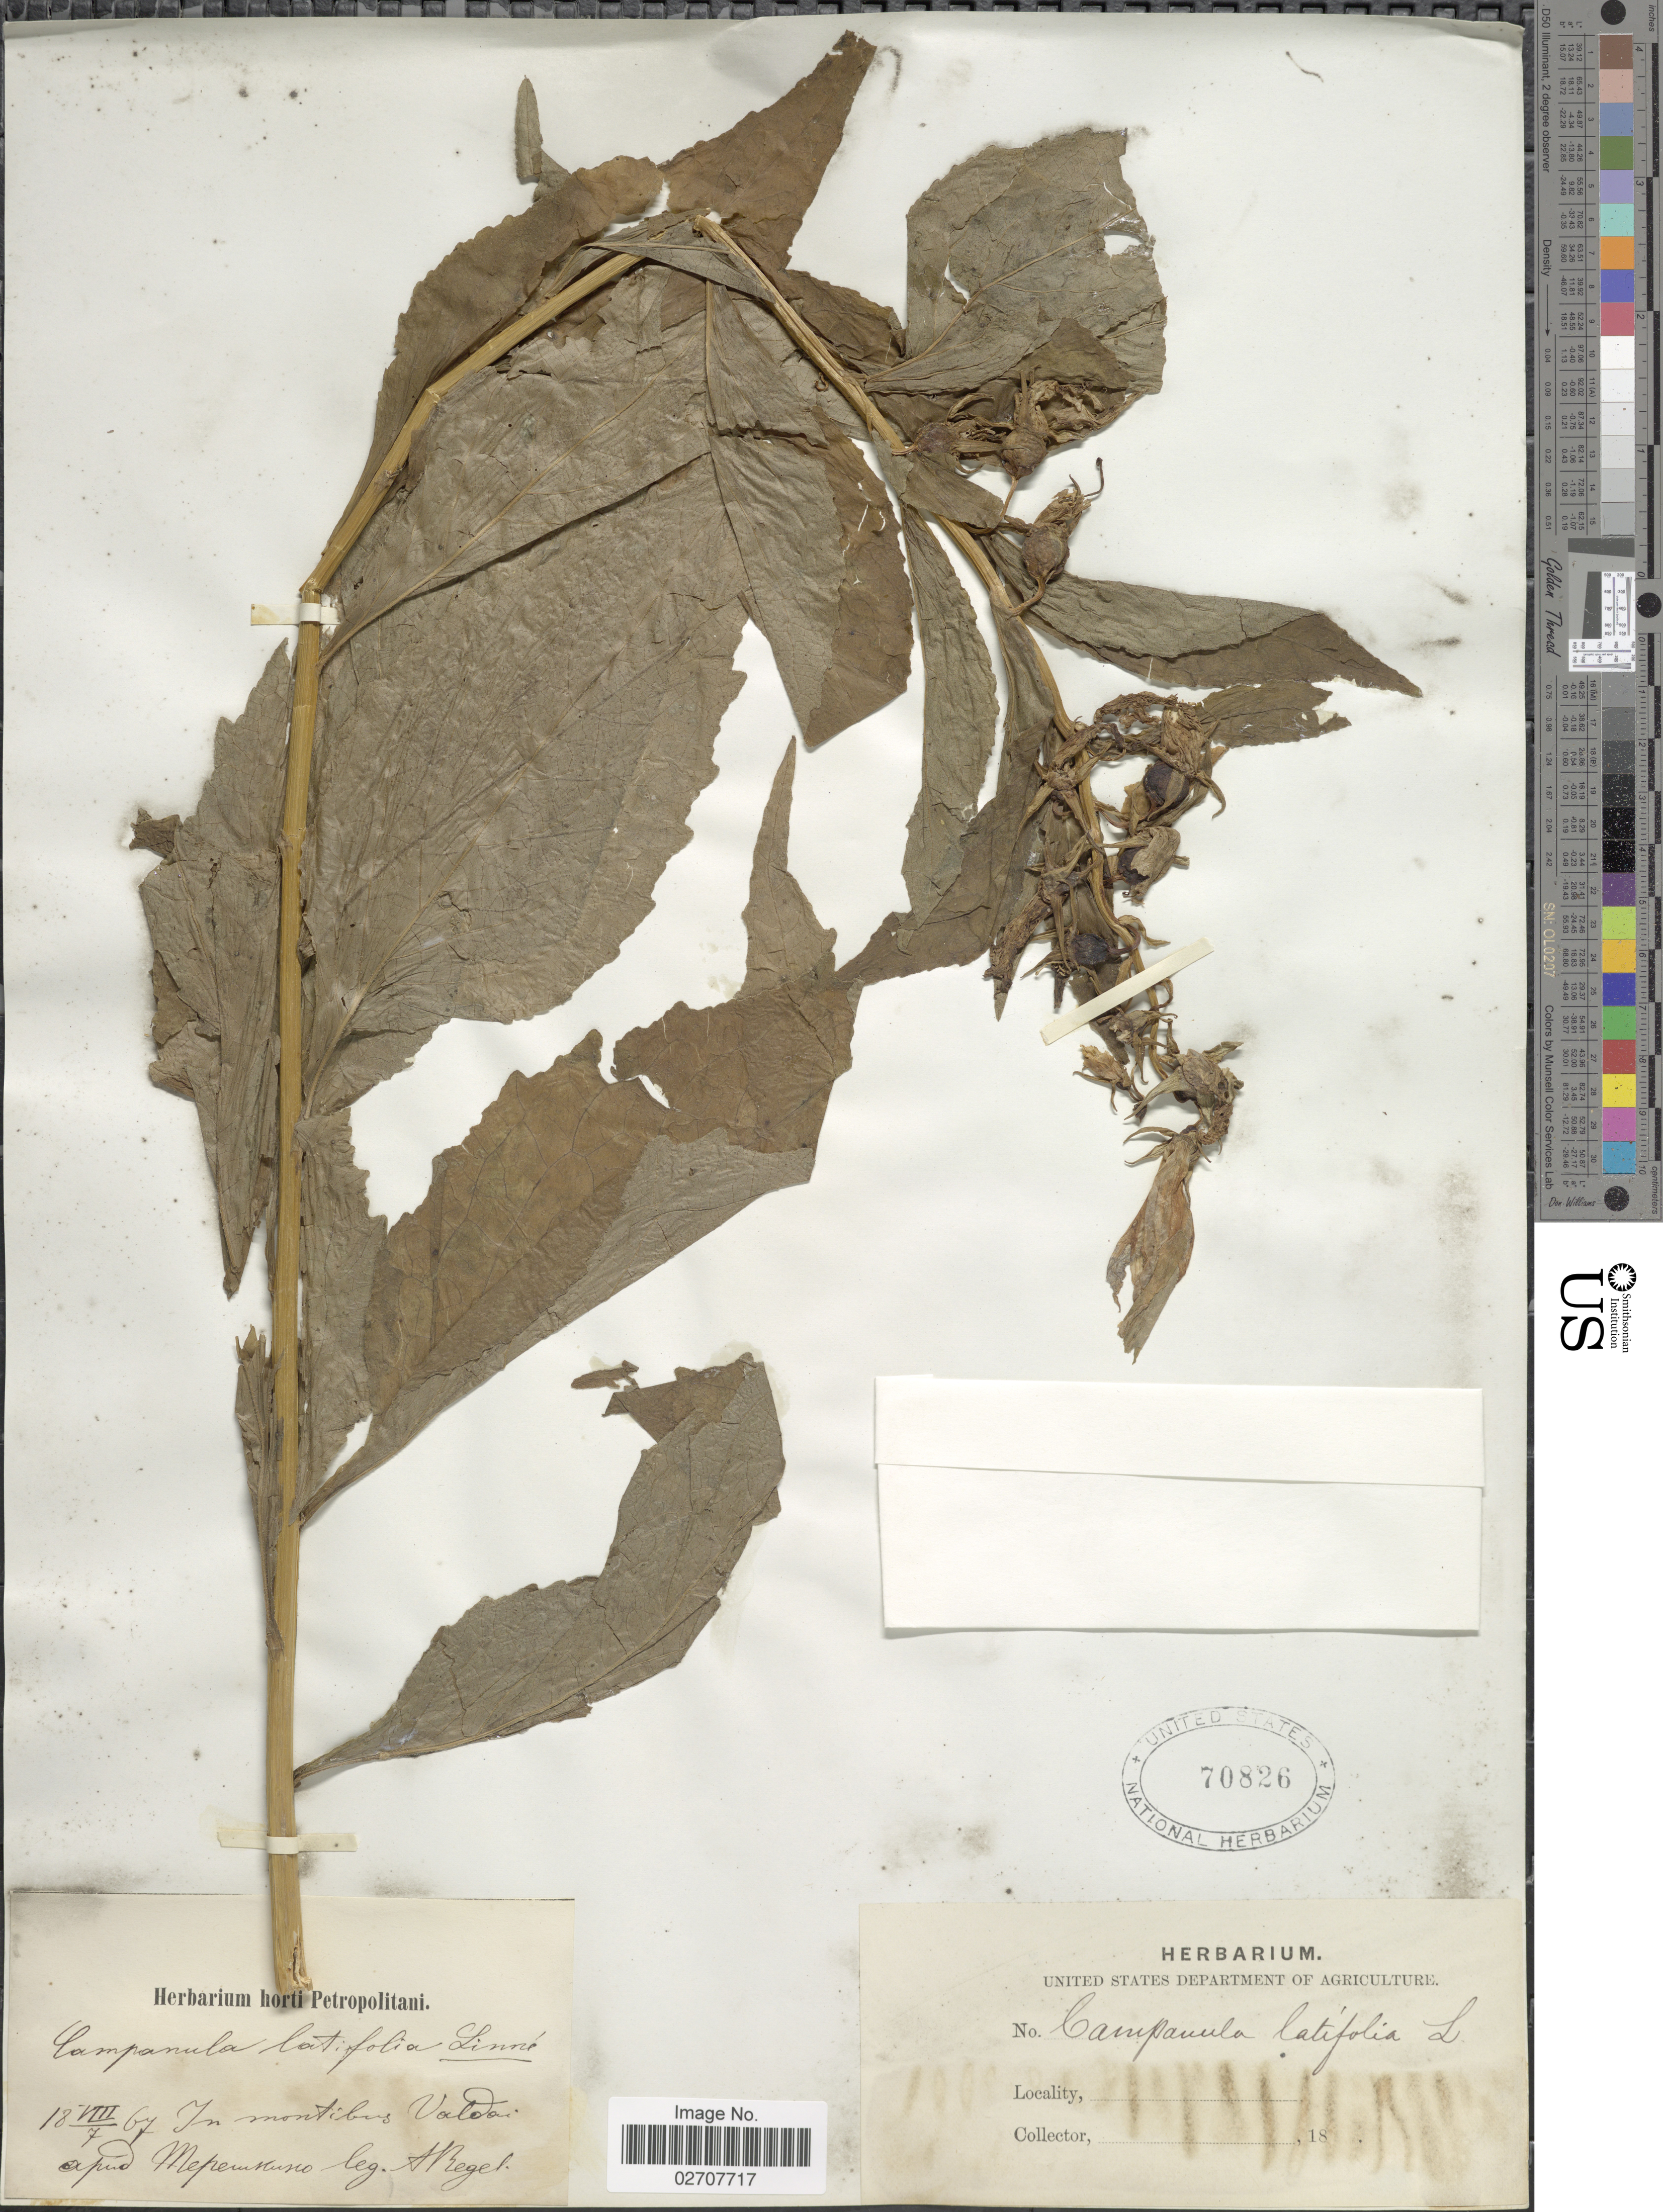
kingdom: Plantae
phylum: Tracheophyta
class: Magnoliopsida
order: Asterales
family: Campanulaceae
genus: Campanula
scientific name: Campanula latifolia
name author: L.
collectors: A. Regel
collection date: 1867-08-07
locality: In montibus Valdai aprud Mepemkuno [interpreted]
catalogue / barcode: US 70826